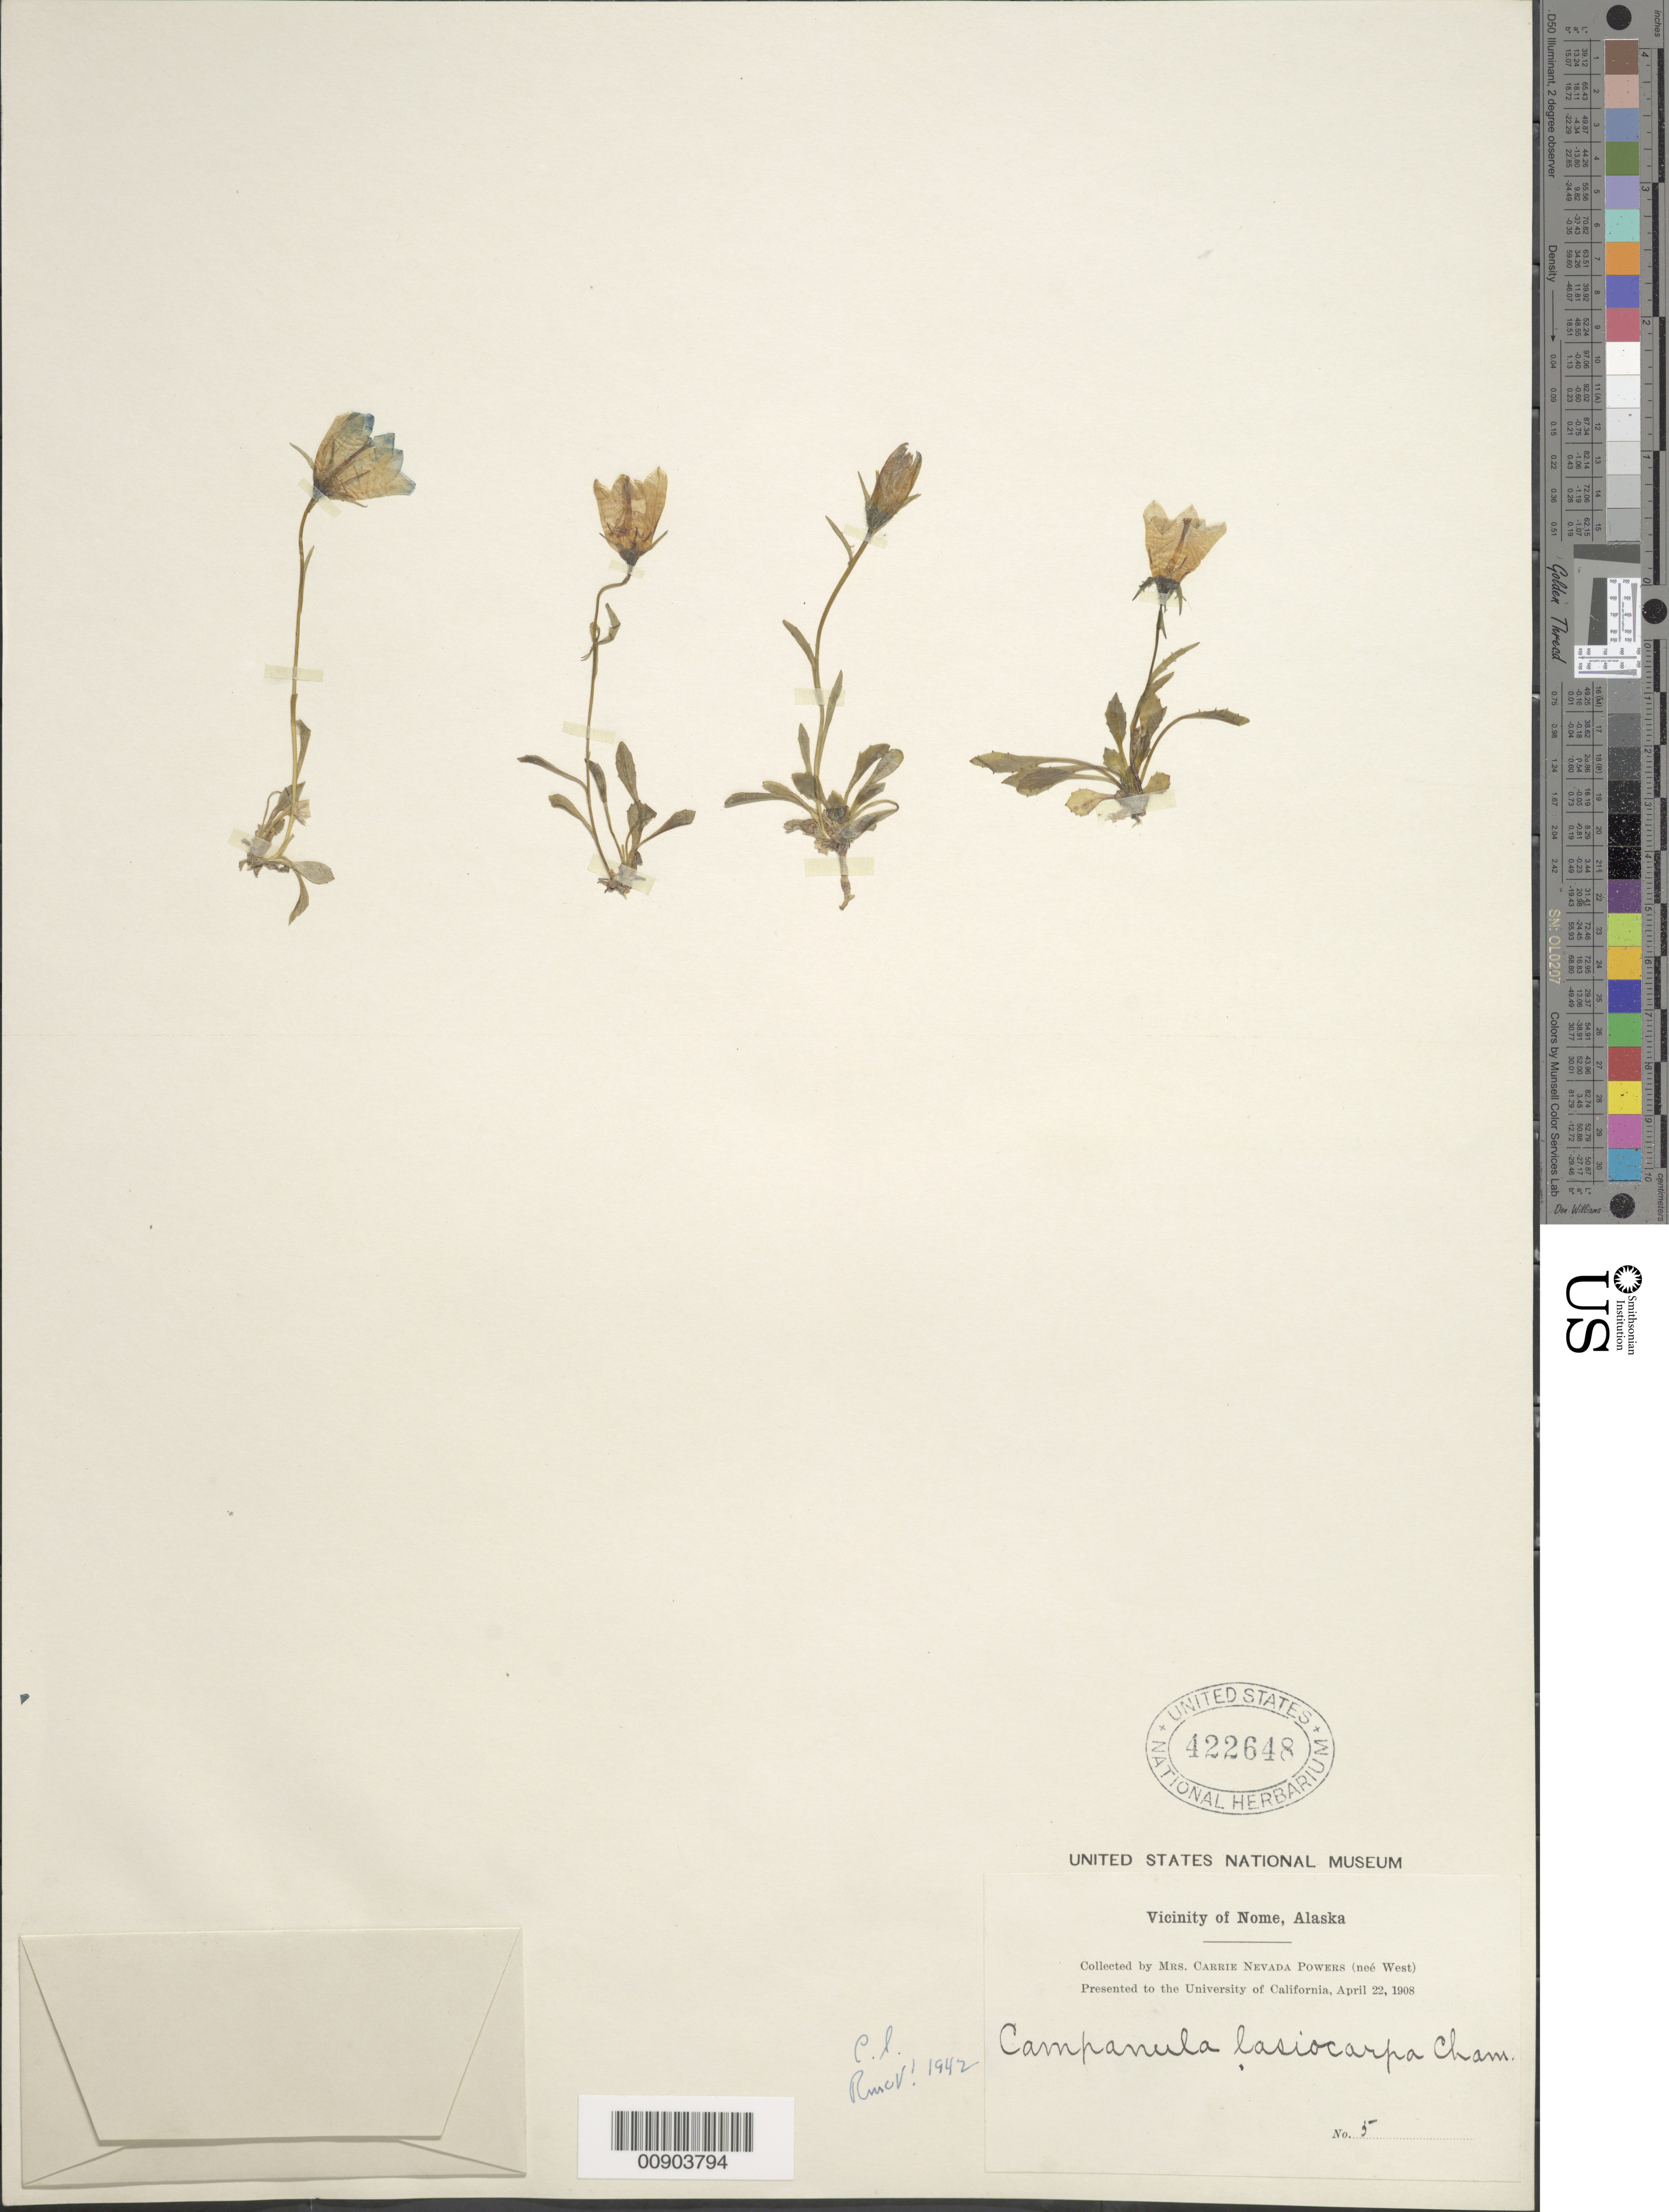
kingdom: Plantae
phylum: Tracheophyta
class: Magnoliopsida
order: Asterales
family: Campanulaceae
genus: Campanula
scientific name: Campanula lasiocarpa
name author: Cham.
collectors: C. Powers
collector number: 5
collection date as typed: April 22, 1908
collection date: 1908-04-22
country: United States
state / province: Alaska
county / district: Nome Census Area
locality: Nome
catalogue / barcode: US 422648